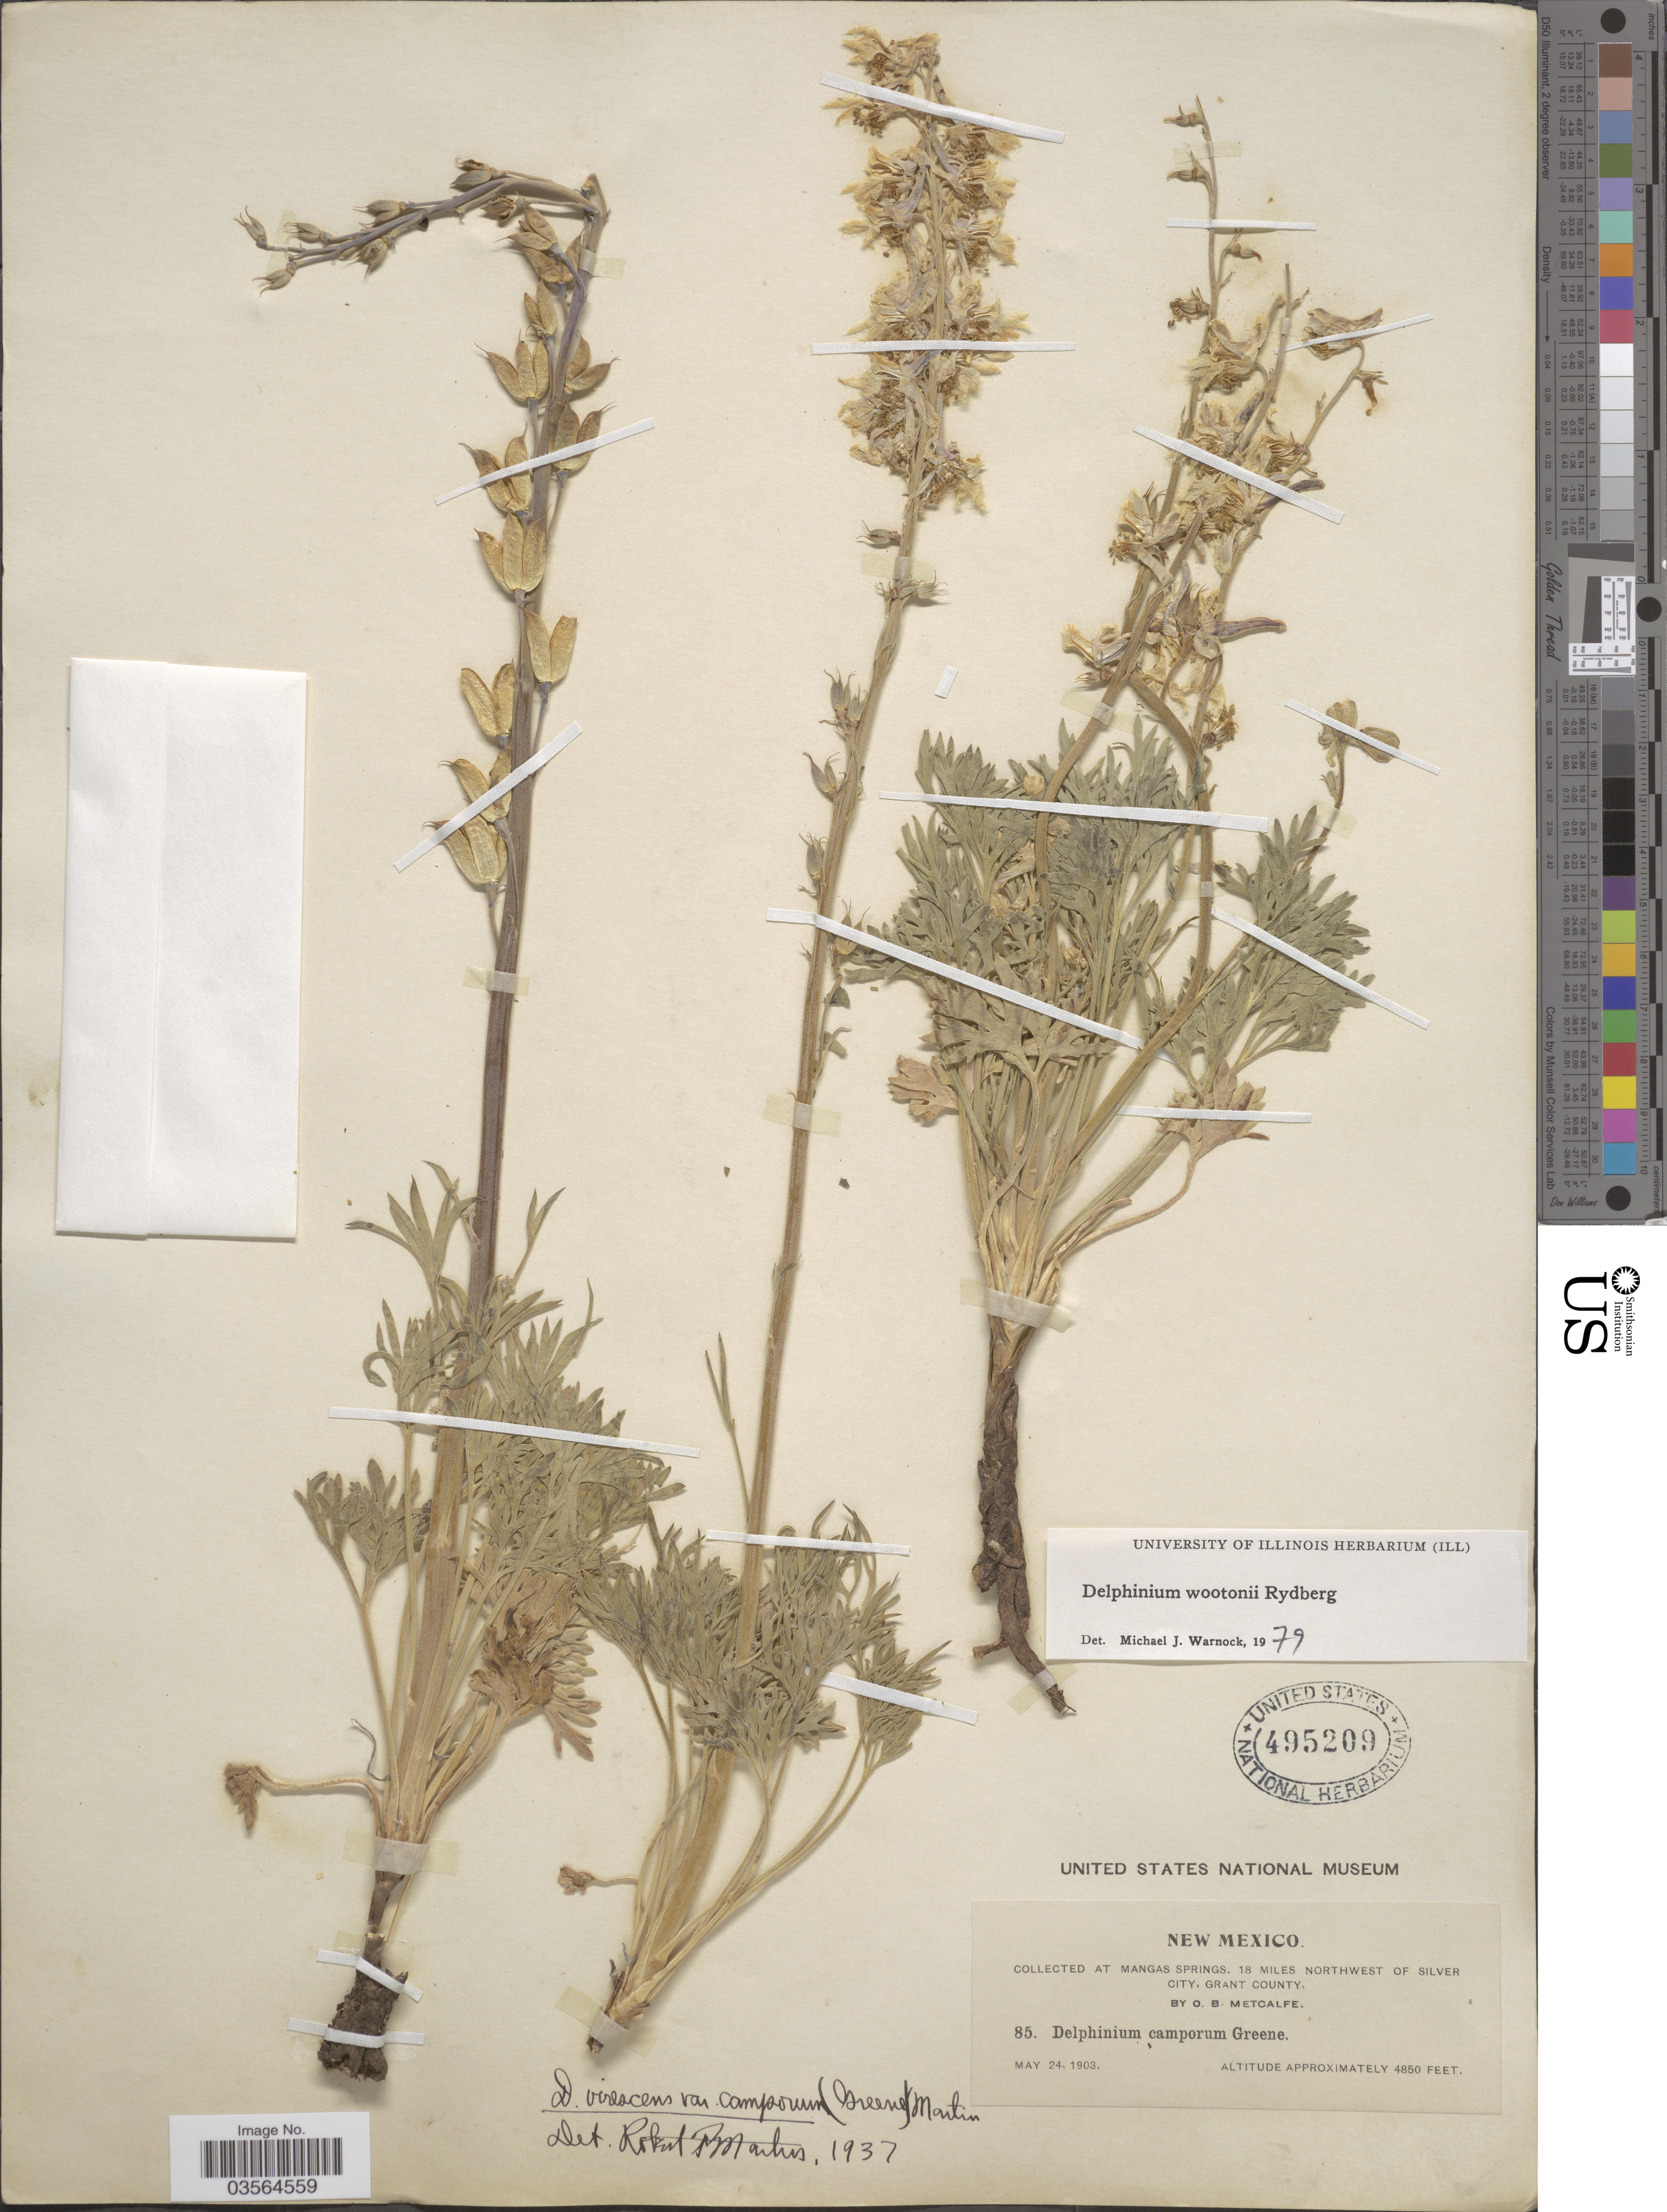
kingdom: Plantae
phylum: Tracheophyta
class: Magnoliopsida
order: Ranunculales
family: Ranunculaceae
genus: Delphinium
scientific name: Delphinium wootonii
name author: Rydb.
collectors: O. B. Metcalfe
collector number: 85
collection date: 1903-05-24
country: United States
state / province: New Mexico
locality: At Mangas Springs, 18 miles northwest of Silver City, Grant County.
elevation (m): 1478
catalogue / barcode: US 495209